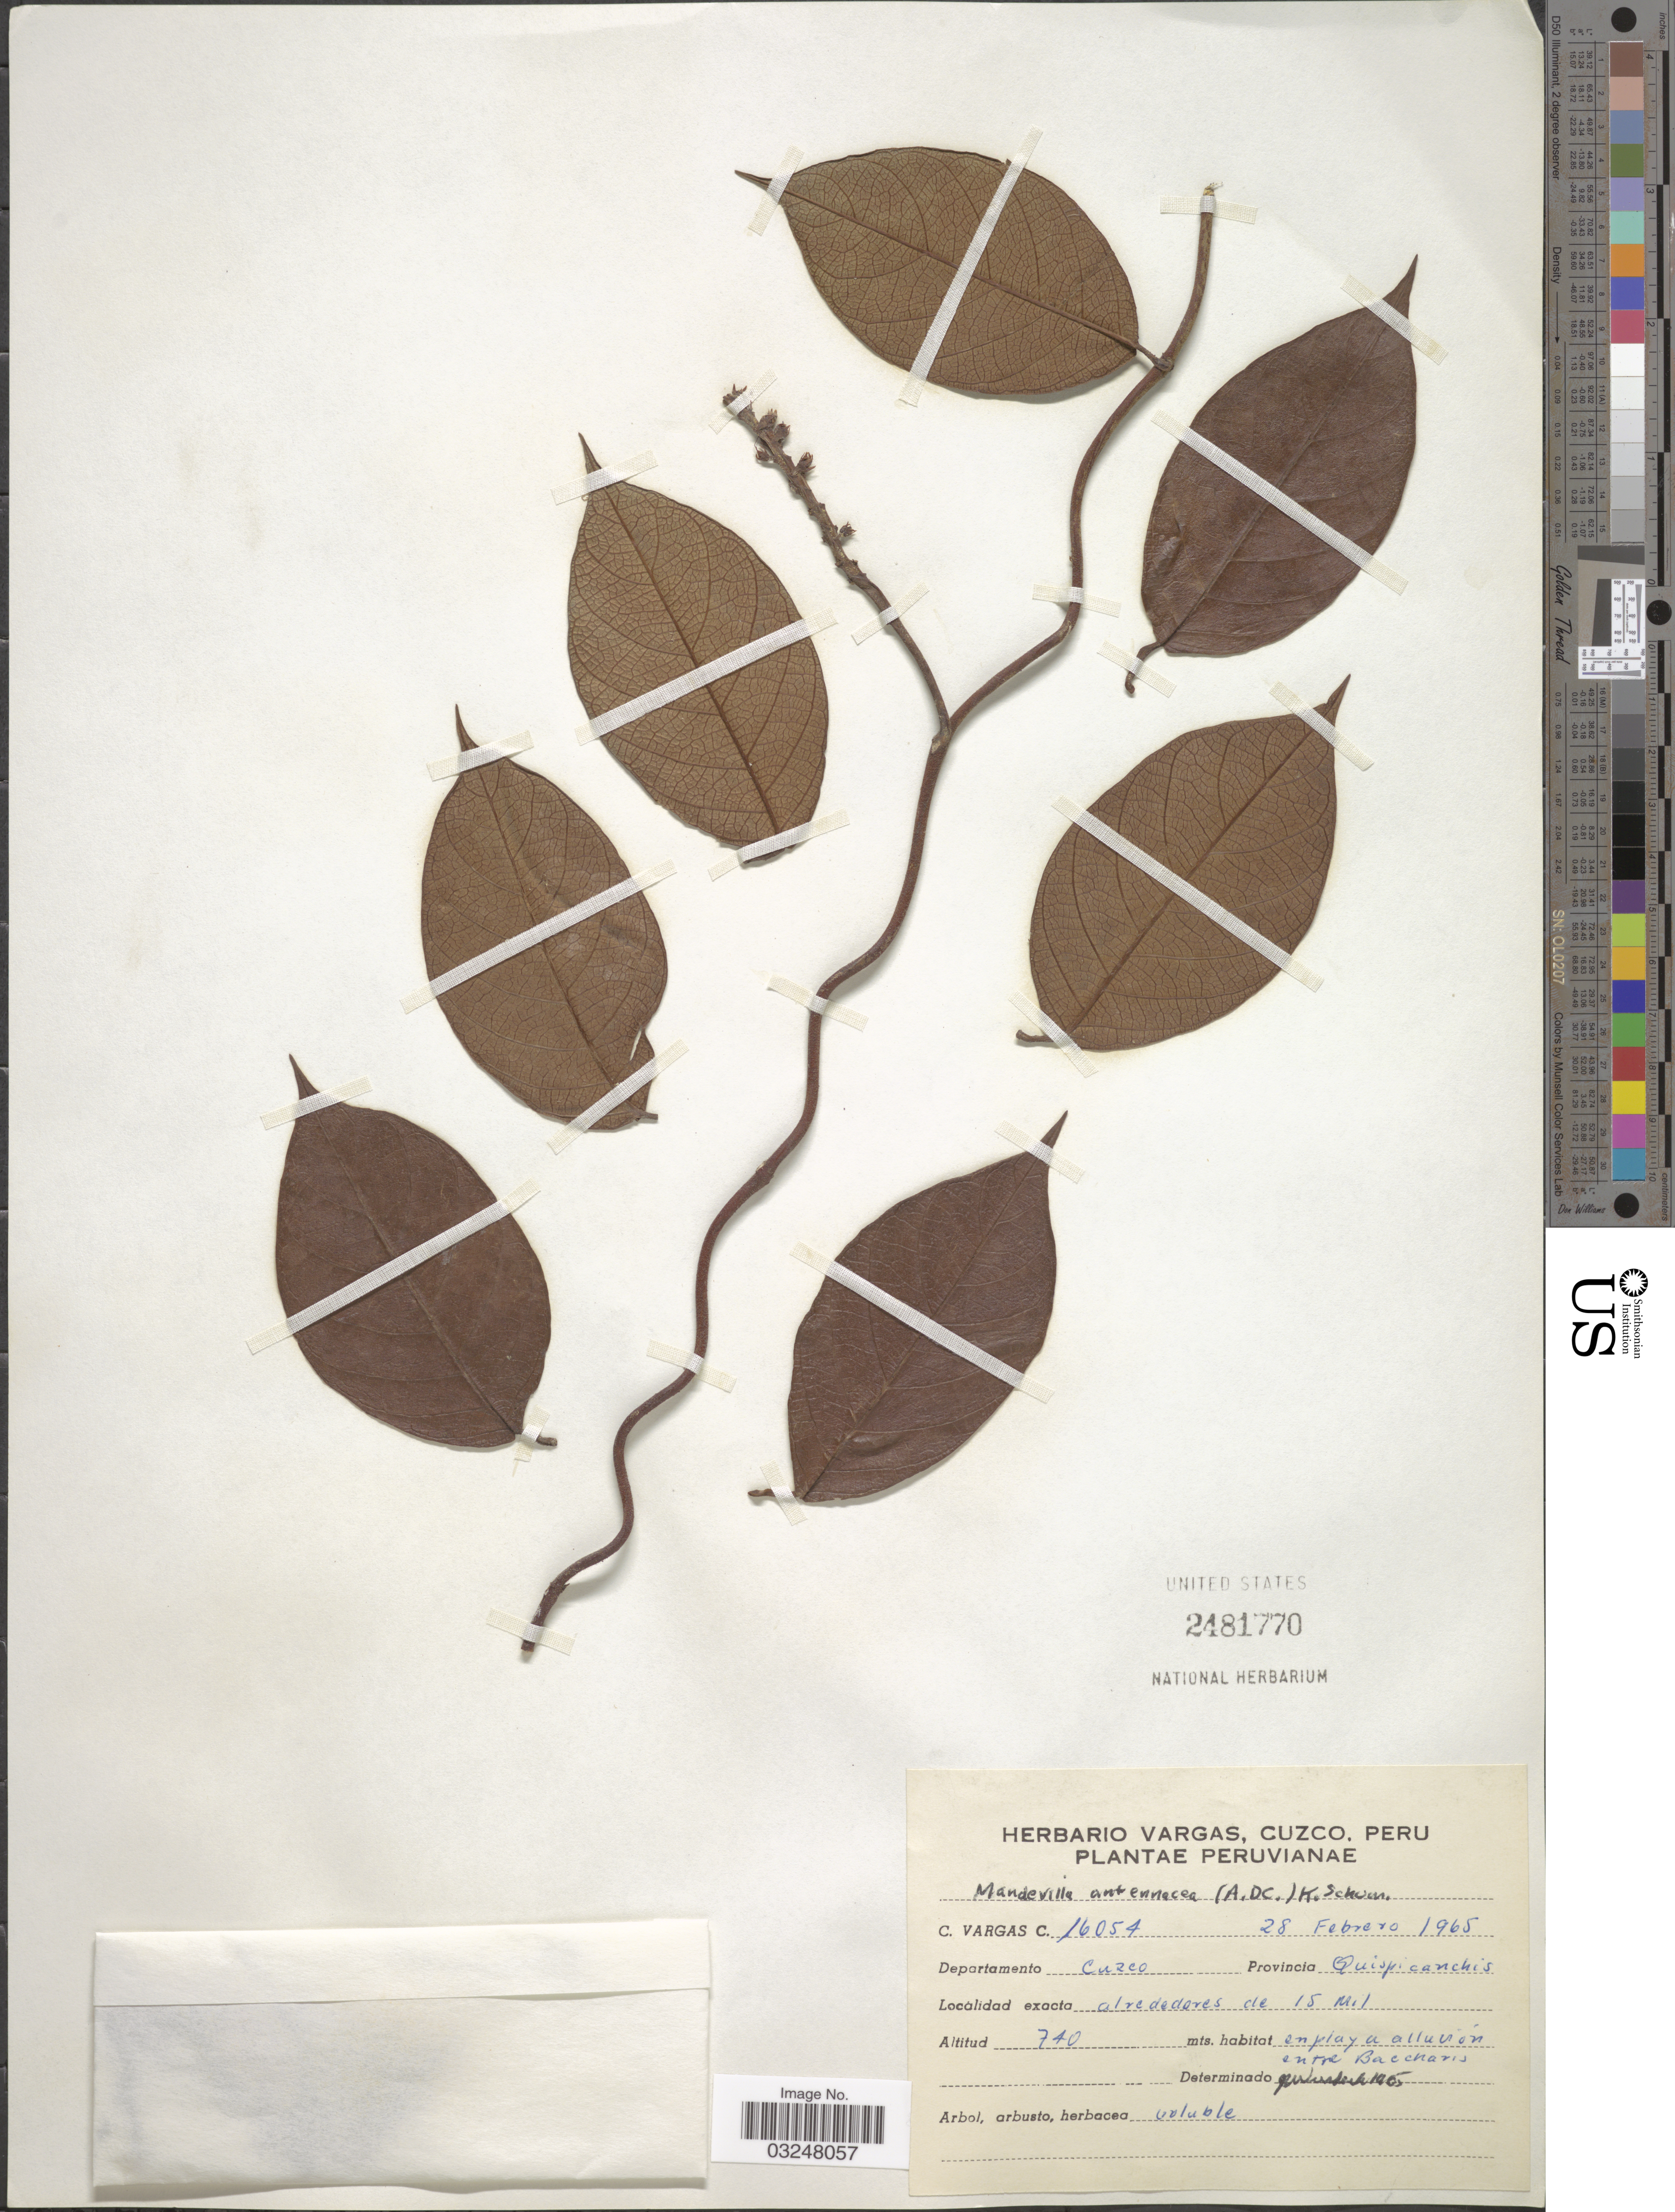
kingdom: Plantae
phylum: Tracheophyta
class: Magnoliopsida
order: Gentianales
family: Apocynaceae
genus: Mandevilla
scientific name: Mandevilla rugellosa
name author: (Rich.) L. Allorge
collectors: C. Vargas Calderón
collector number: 16054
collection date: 1965-02-28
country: Peru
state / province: Cusco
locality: Departamento Cuzco. Provincia Quispicanchis. Alrededores de 15 mil.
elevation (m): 740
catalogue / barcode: US 2481770